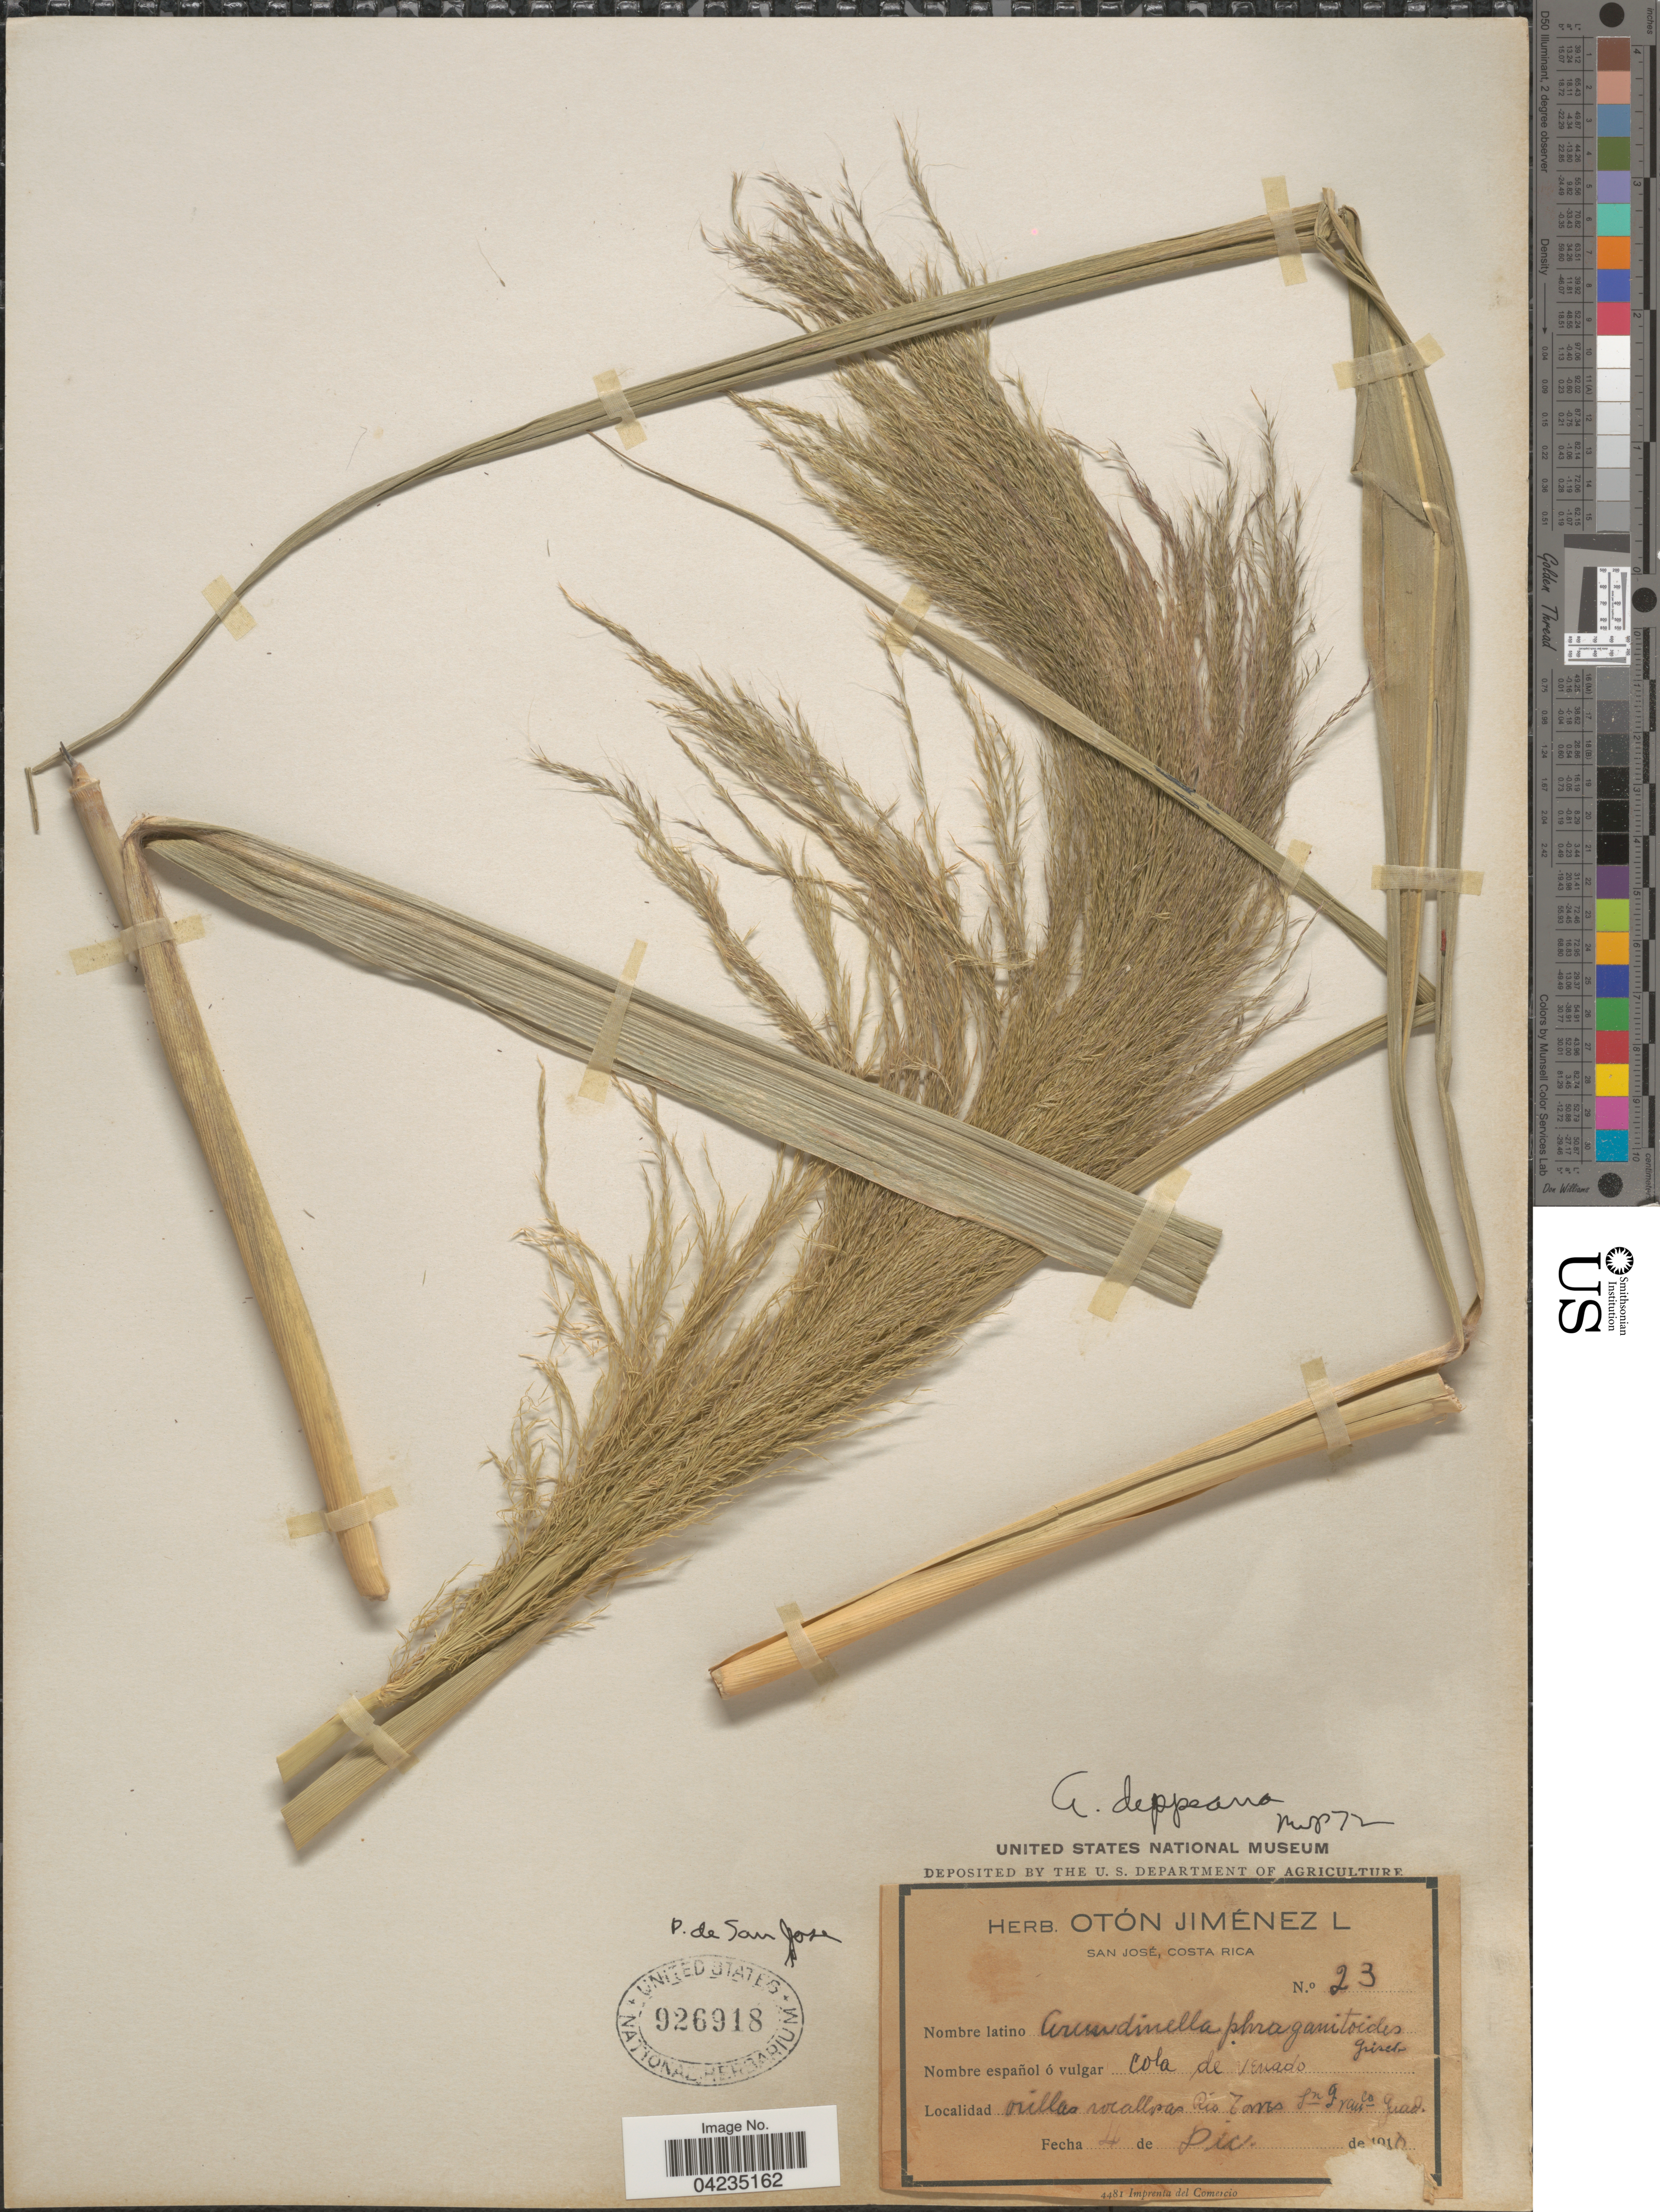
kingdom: Plantae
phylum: Tracheophyta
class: Liliopsida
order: Poales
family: Poaceae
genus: Arundinella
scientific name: Arundinella deppeana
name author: Nees ex Steud.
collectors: ex herb. O. Jimenez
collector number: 23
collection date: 1918-12-04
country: Costa Rica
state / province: San José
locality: P. San José, Orillas rocallosas Río Torres, Sn. Franco. Guad.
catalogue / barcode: US 926918